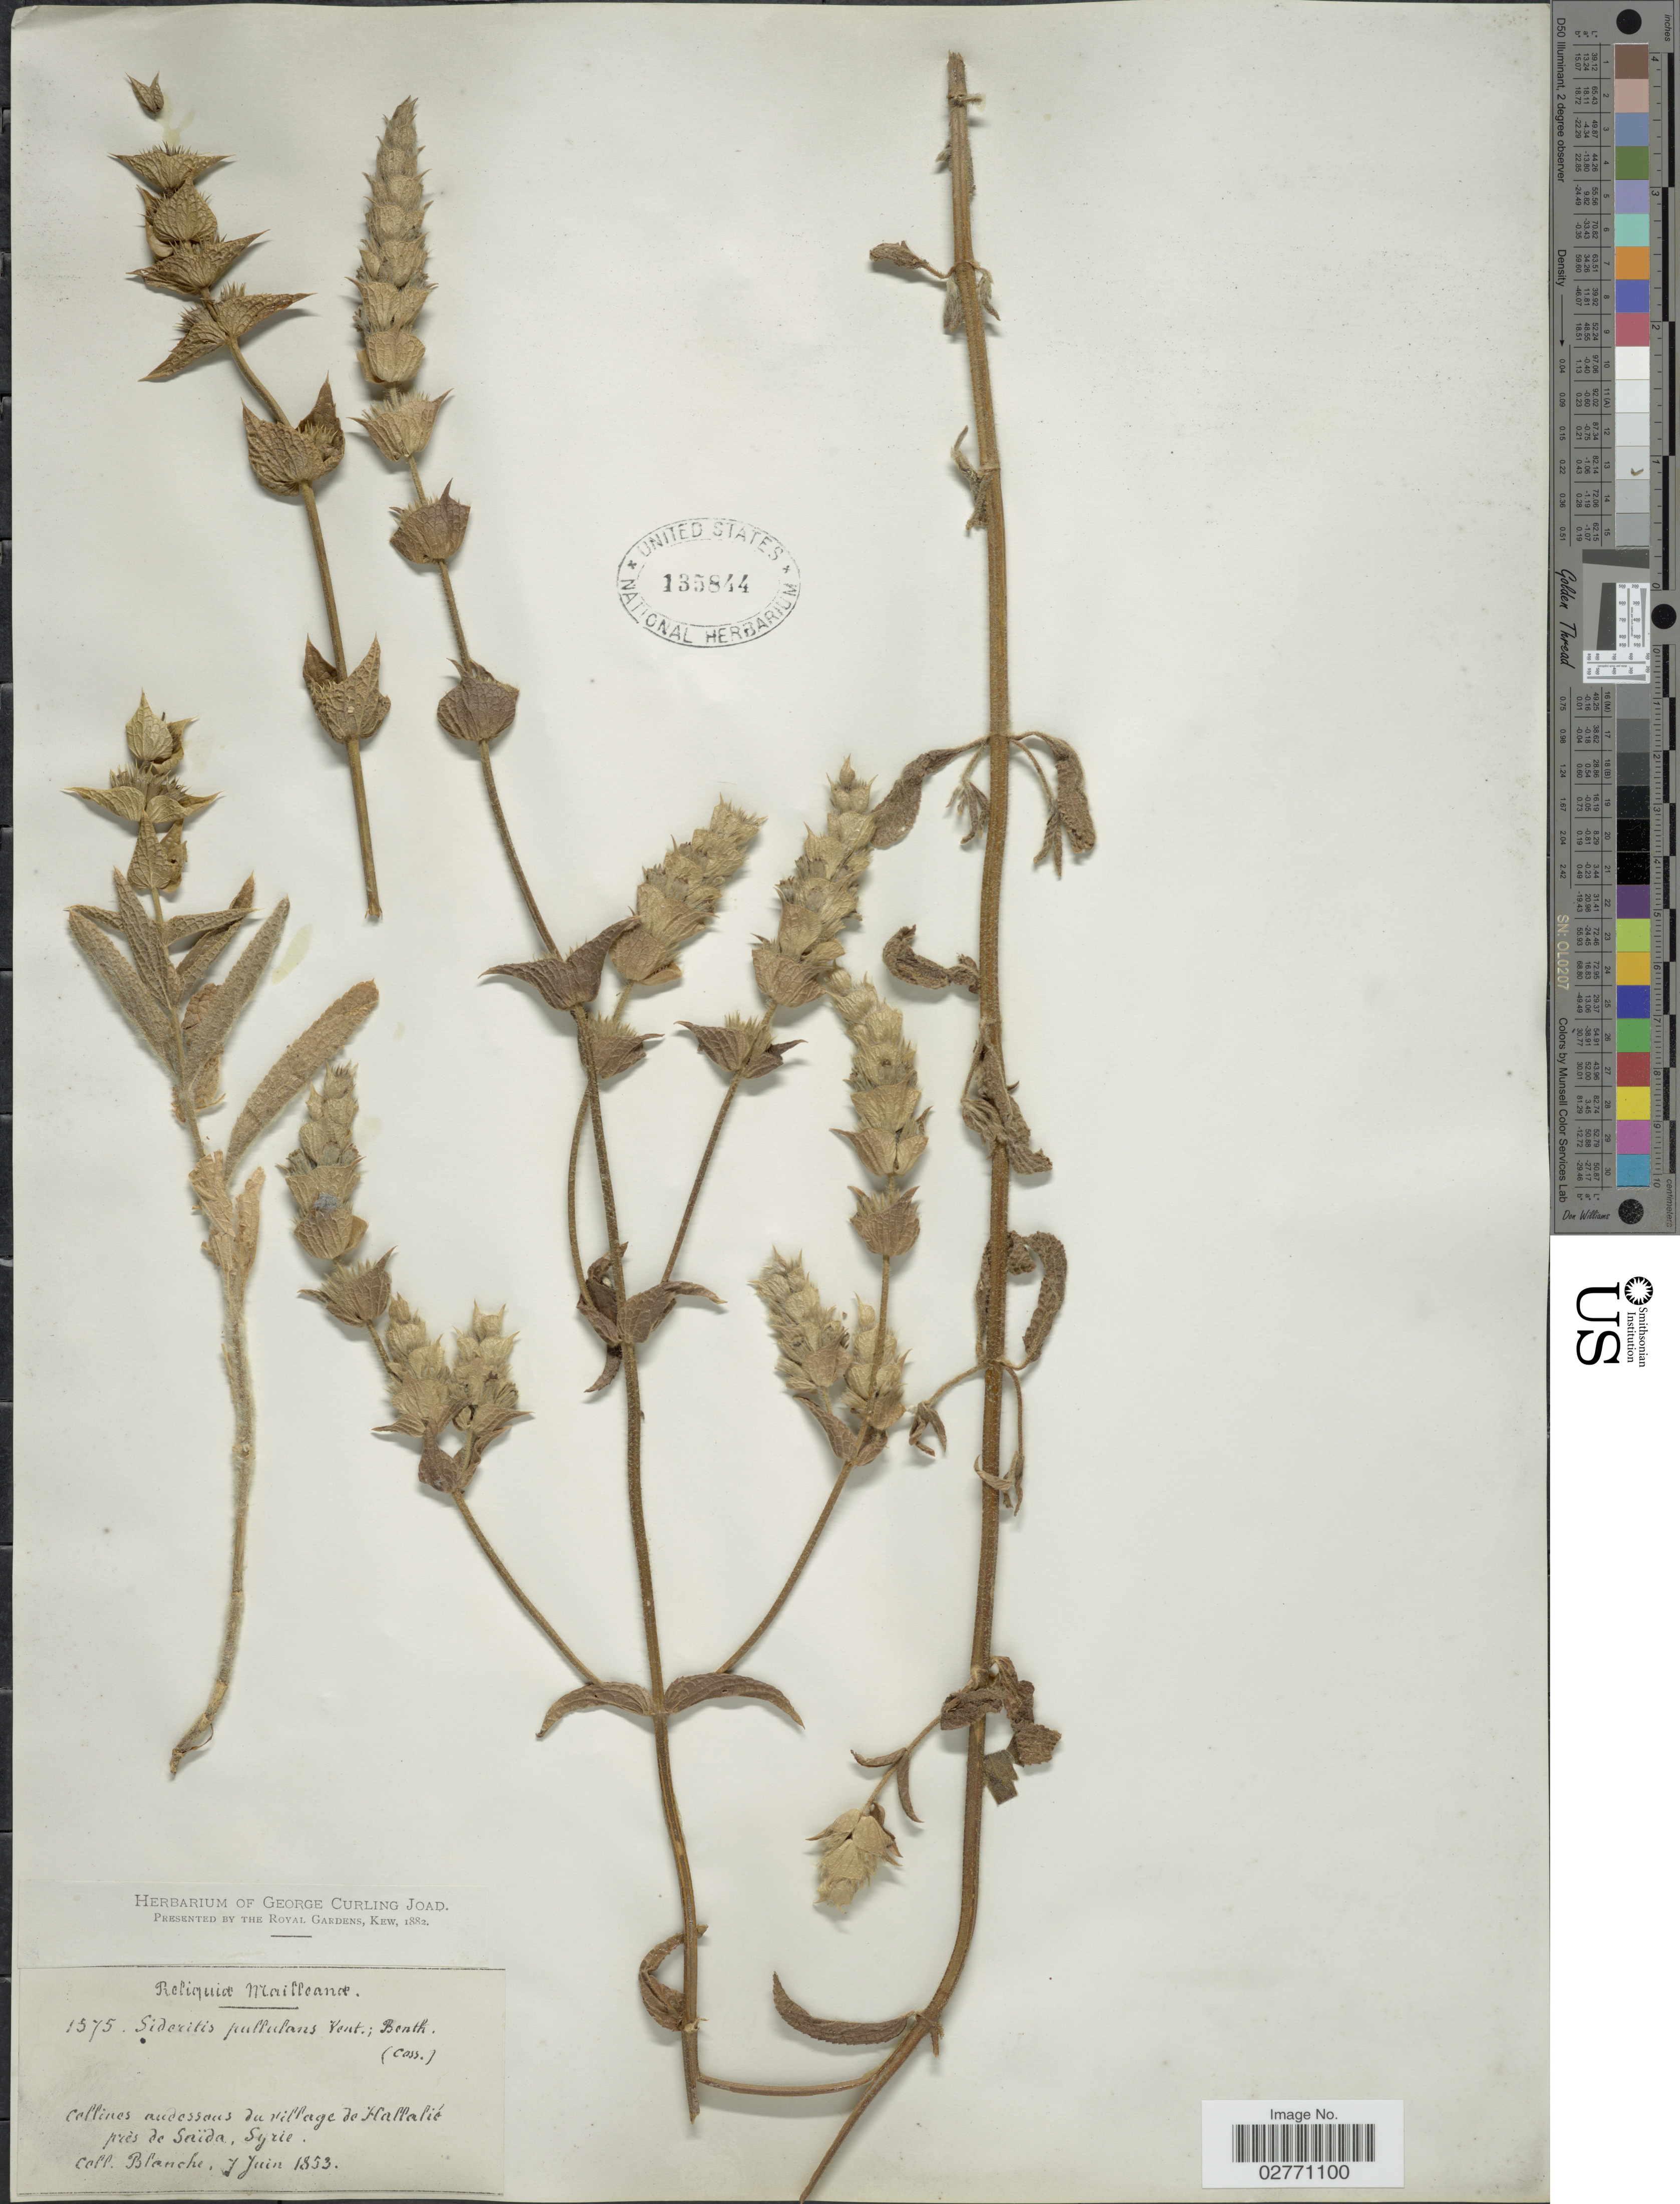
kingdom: Plantae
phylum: Tracheophyta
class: Magnoliopsida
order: Lamiales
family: Lamiaceae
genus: Sideritis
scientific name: Sideritis pullulans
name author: Vent.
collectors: -. Blanche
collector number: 1575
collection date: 1853-06-07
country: Syria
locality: Collines audessans de village de Hallalié près de Saïda, Syrie.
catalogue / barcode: US 135844